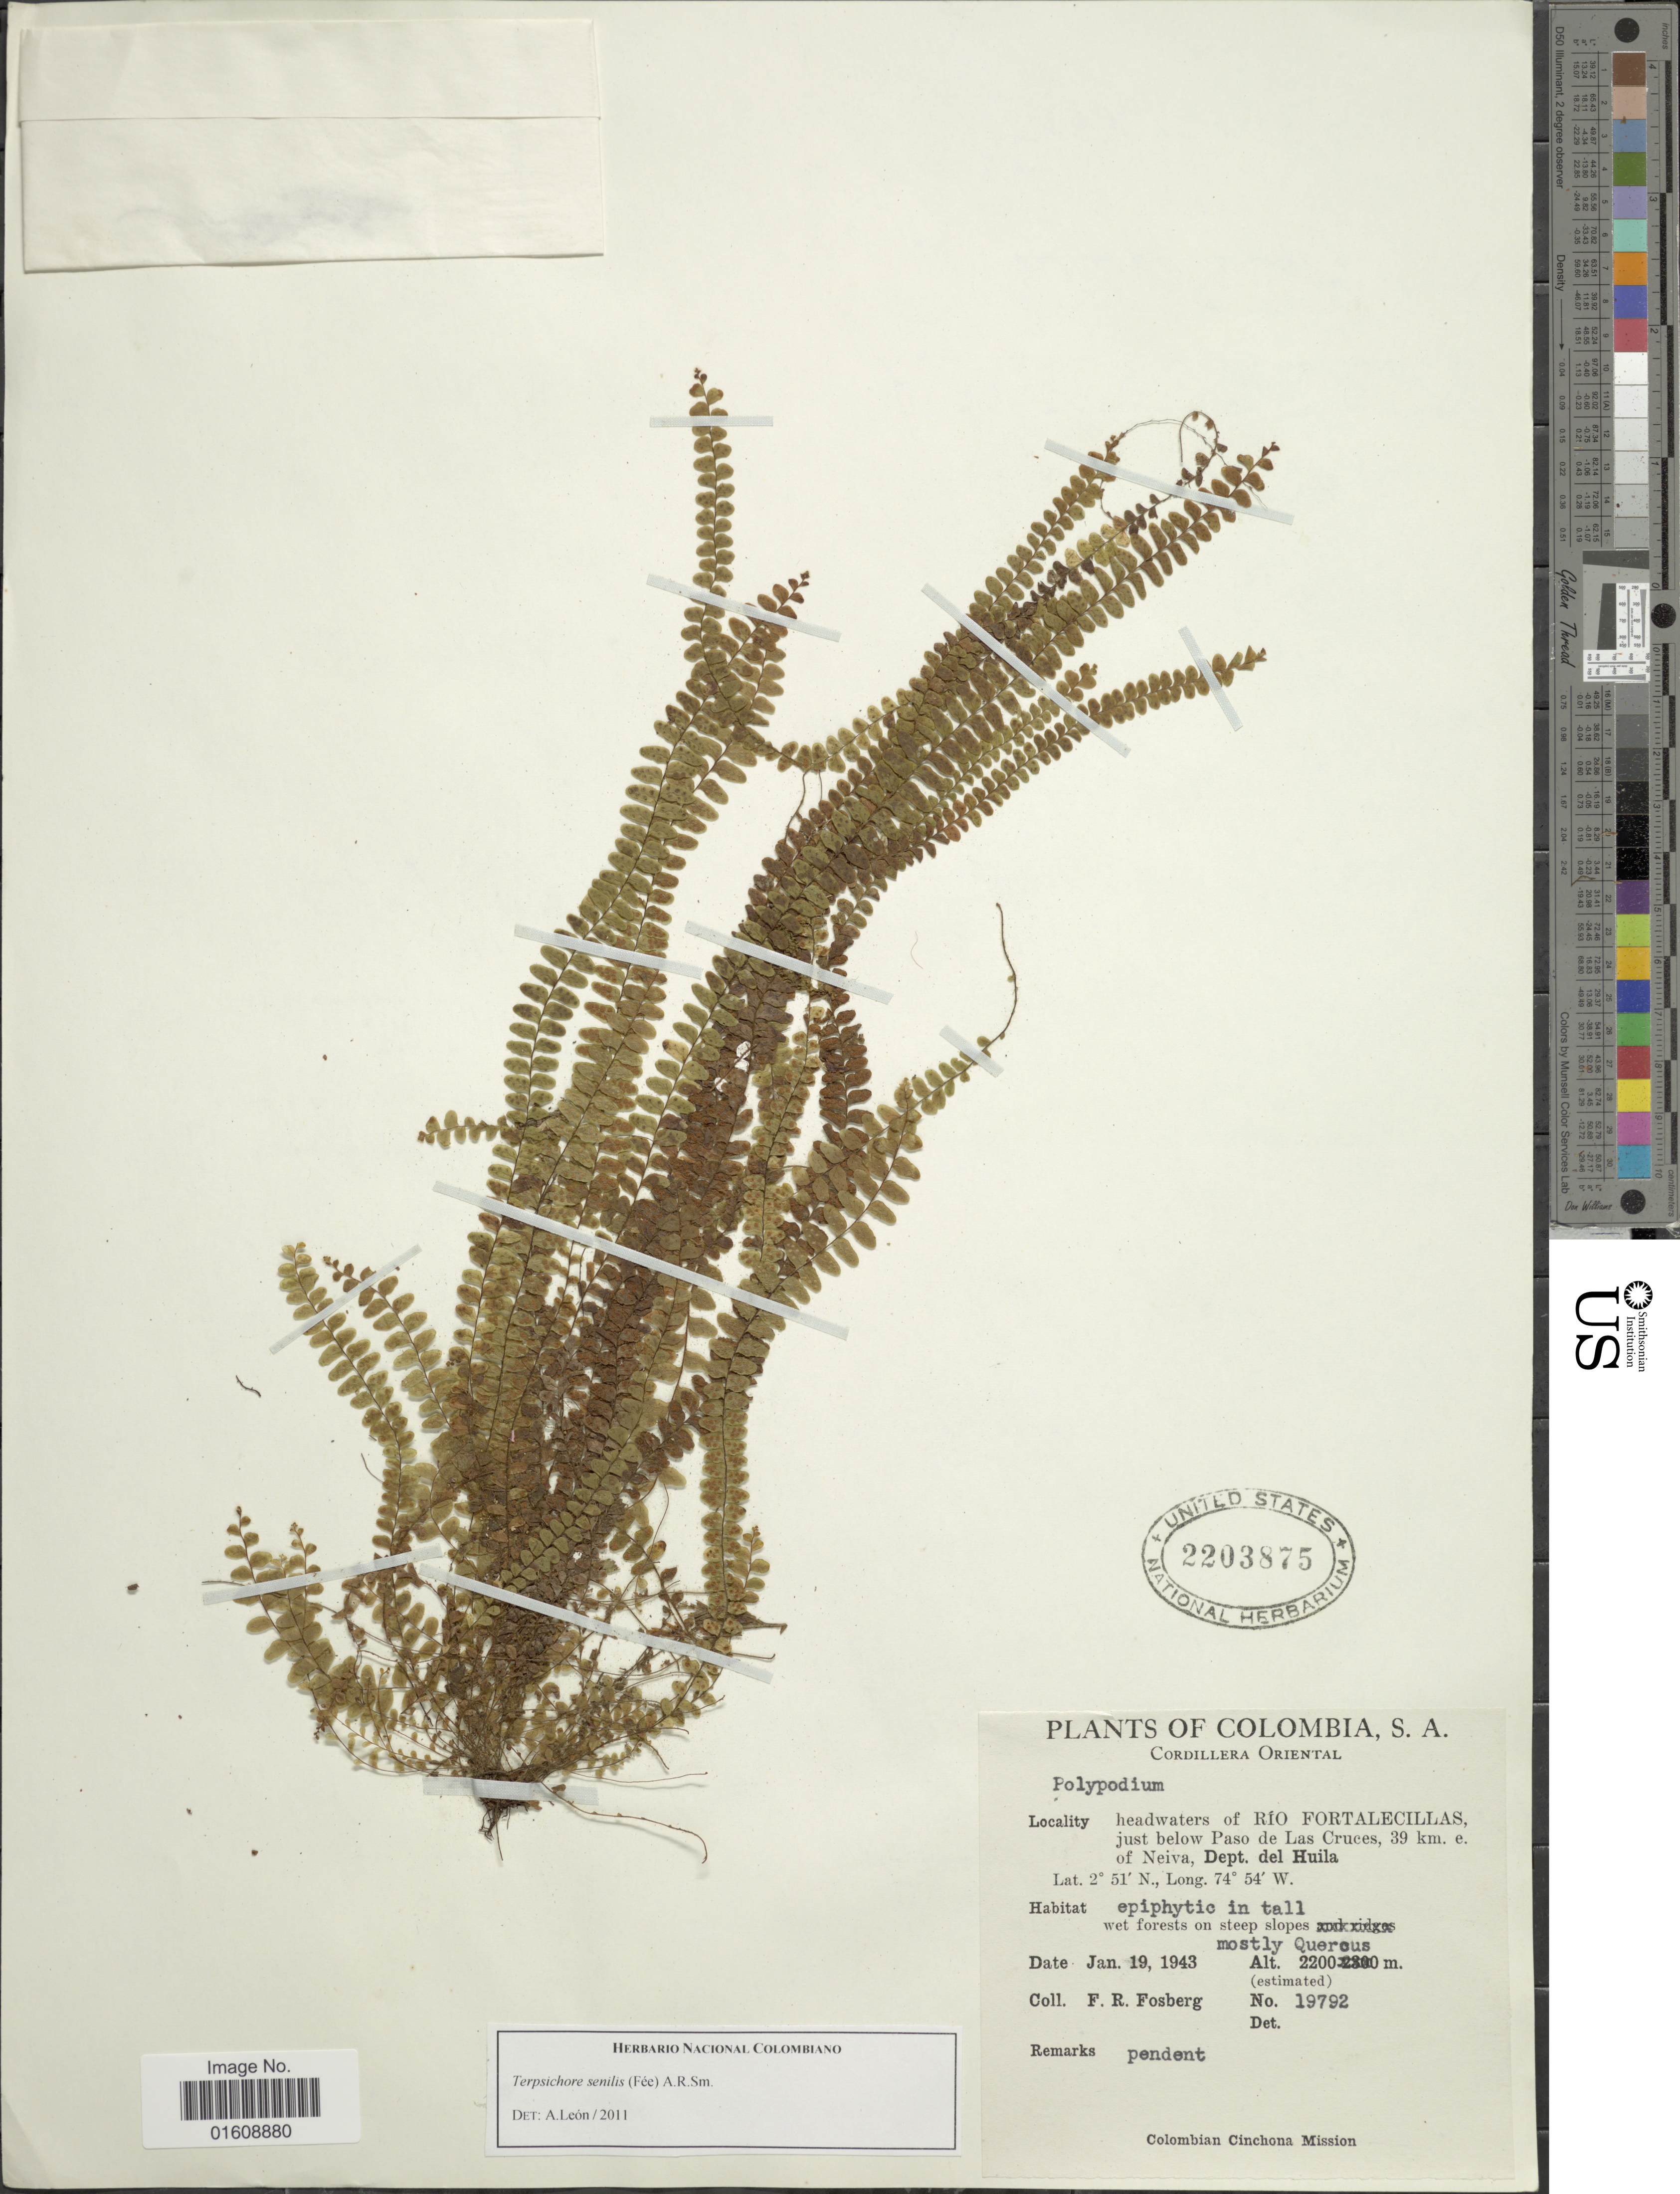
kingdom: Plantae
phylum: Tracheophyta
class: Polypodiopsida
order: Polypodiales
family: Polypodiaceae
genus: Alansmia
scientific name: Alansmia senilis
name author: (Fée) Moguel & M. Kessler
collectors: F. R. Fosberg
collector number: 19792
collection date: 1943-01-19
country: Colombia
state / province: Huila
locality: Cordillera Oriental. headwaters of Río Fortalecillas, just below Paso de Las Cruces, 39 km. e. of Neiva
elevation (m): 2200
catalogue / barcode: US 2203875